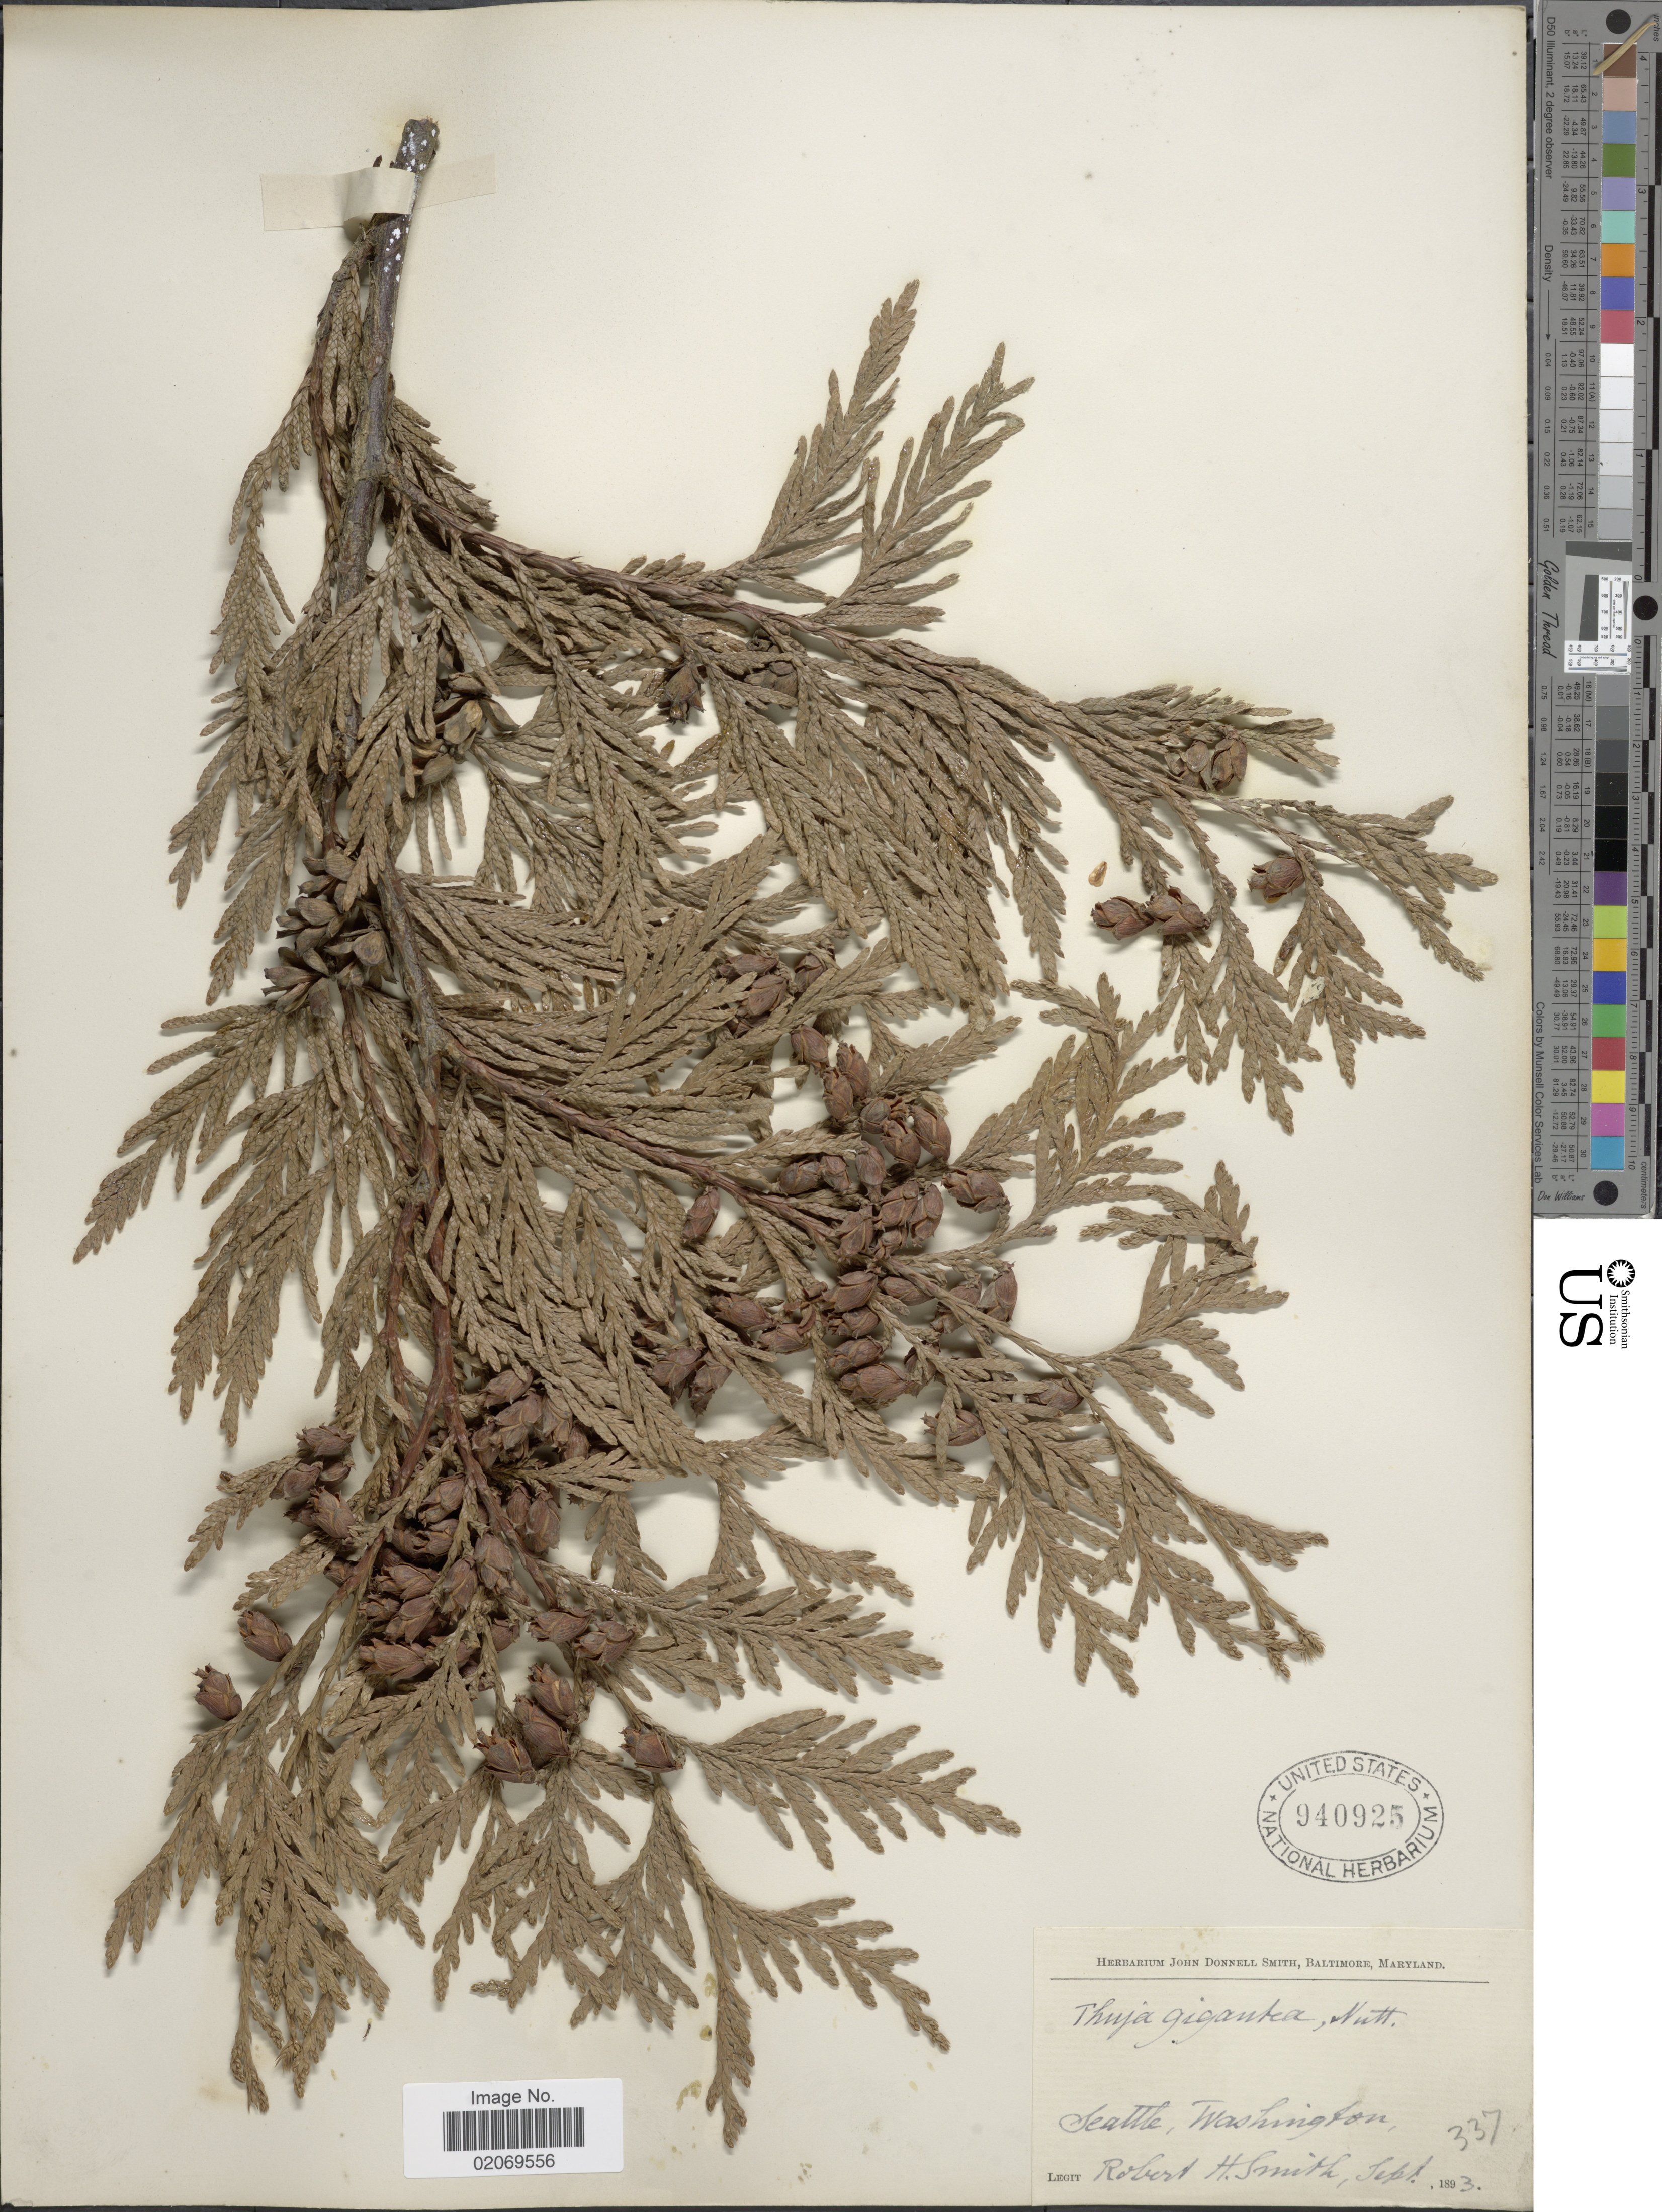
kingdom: Plantae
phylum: Tracheophyta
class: Pinopsida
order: Pinales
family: Cupressaceae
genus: Thuja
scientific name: Thuja plicata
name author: Donn & D. Don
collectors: R. H. Smith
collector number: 337*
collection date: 1893-09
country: United States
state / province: Washington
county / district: King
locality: Seattle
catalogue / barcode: US 940925